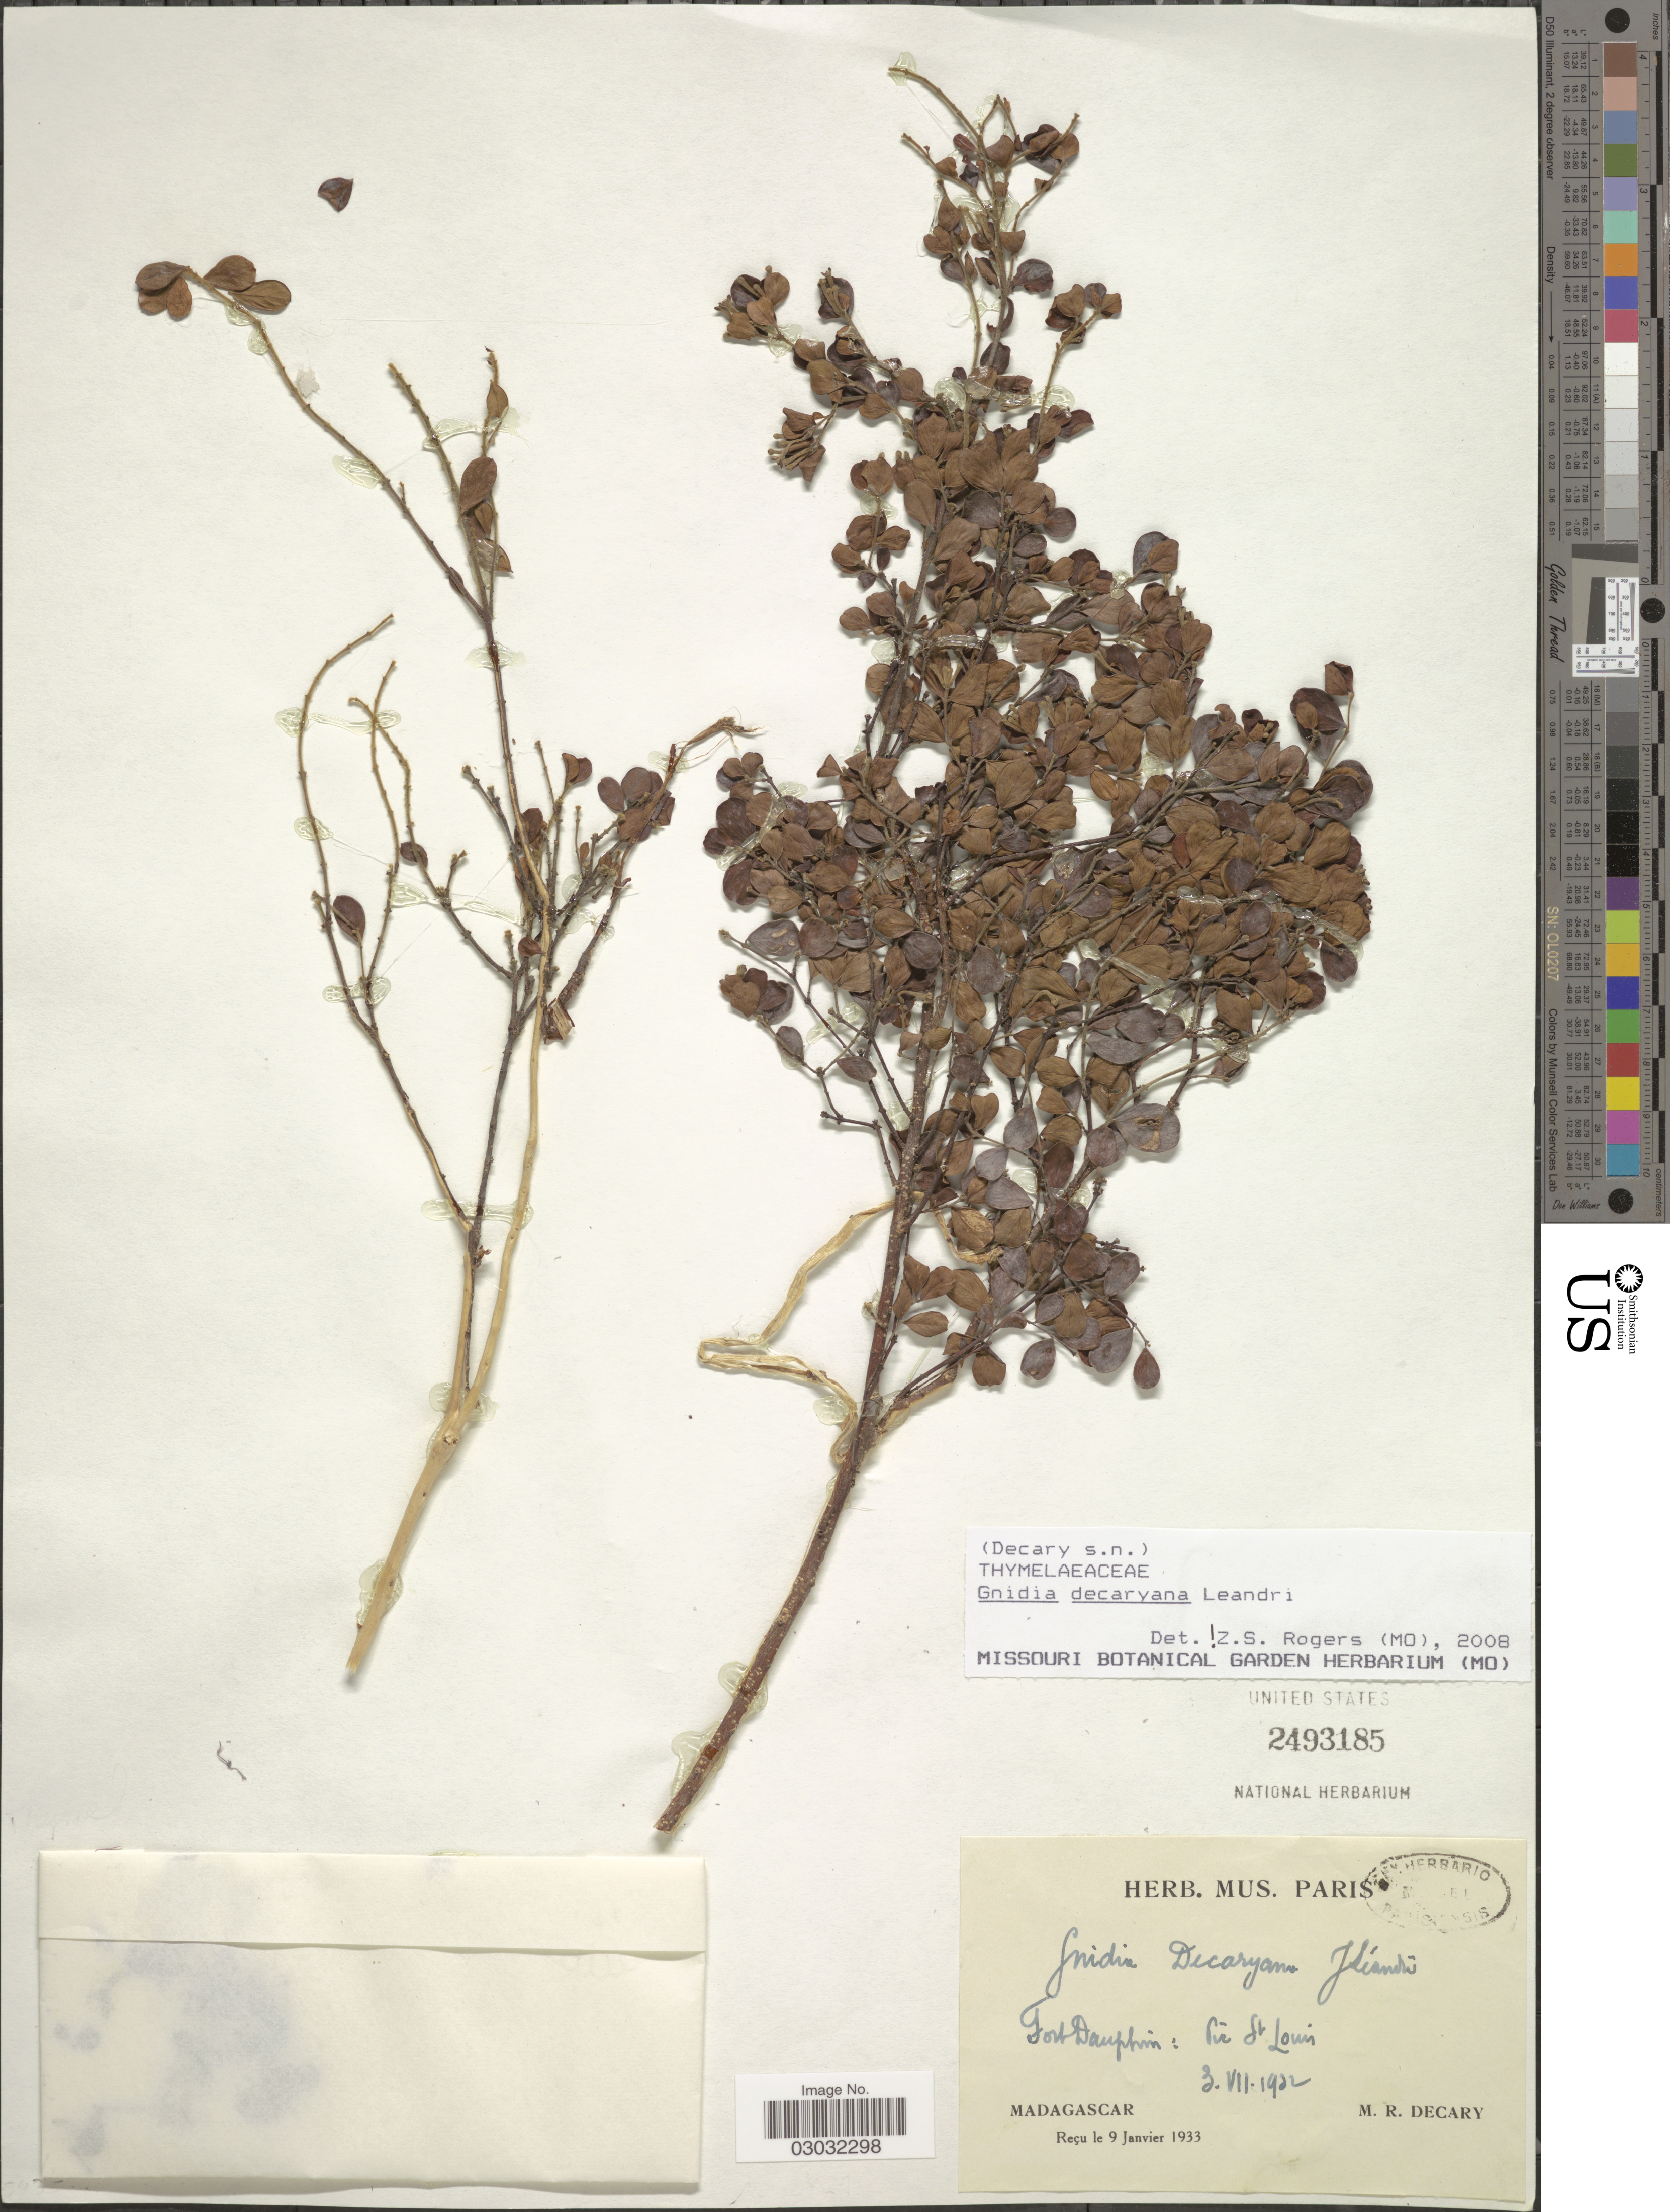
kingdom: Plantae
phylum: Tracheophyta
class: Magnoliopsida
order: Malvales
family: Thymelaeaceae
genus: Lasiosiphon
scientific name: Lasiosiphon leandreanus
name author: Boatwr. & J.C. Manning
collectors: R. Decary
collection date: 1932-07-03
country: Madagascar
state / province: Anosy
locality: Fort Dauphin [Tolagnaro]: Pic St. Louis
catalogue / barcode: US 2493185